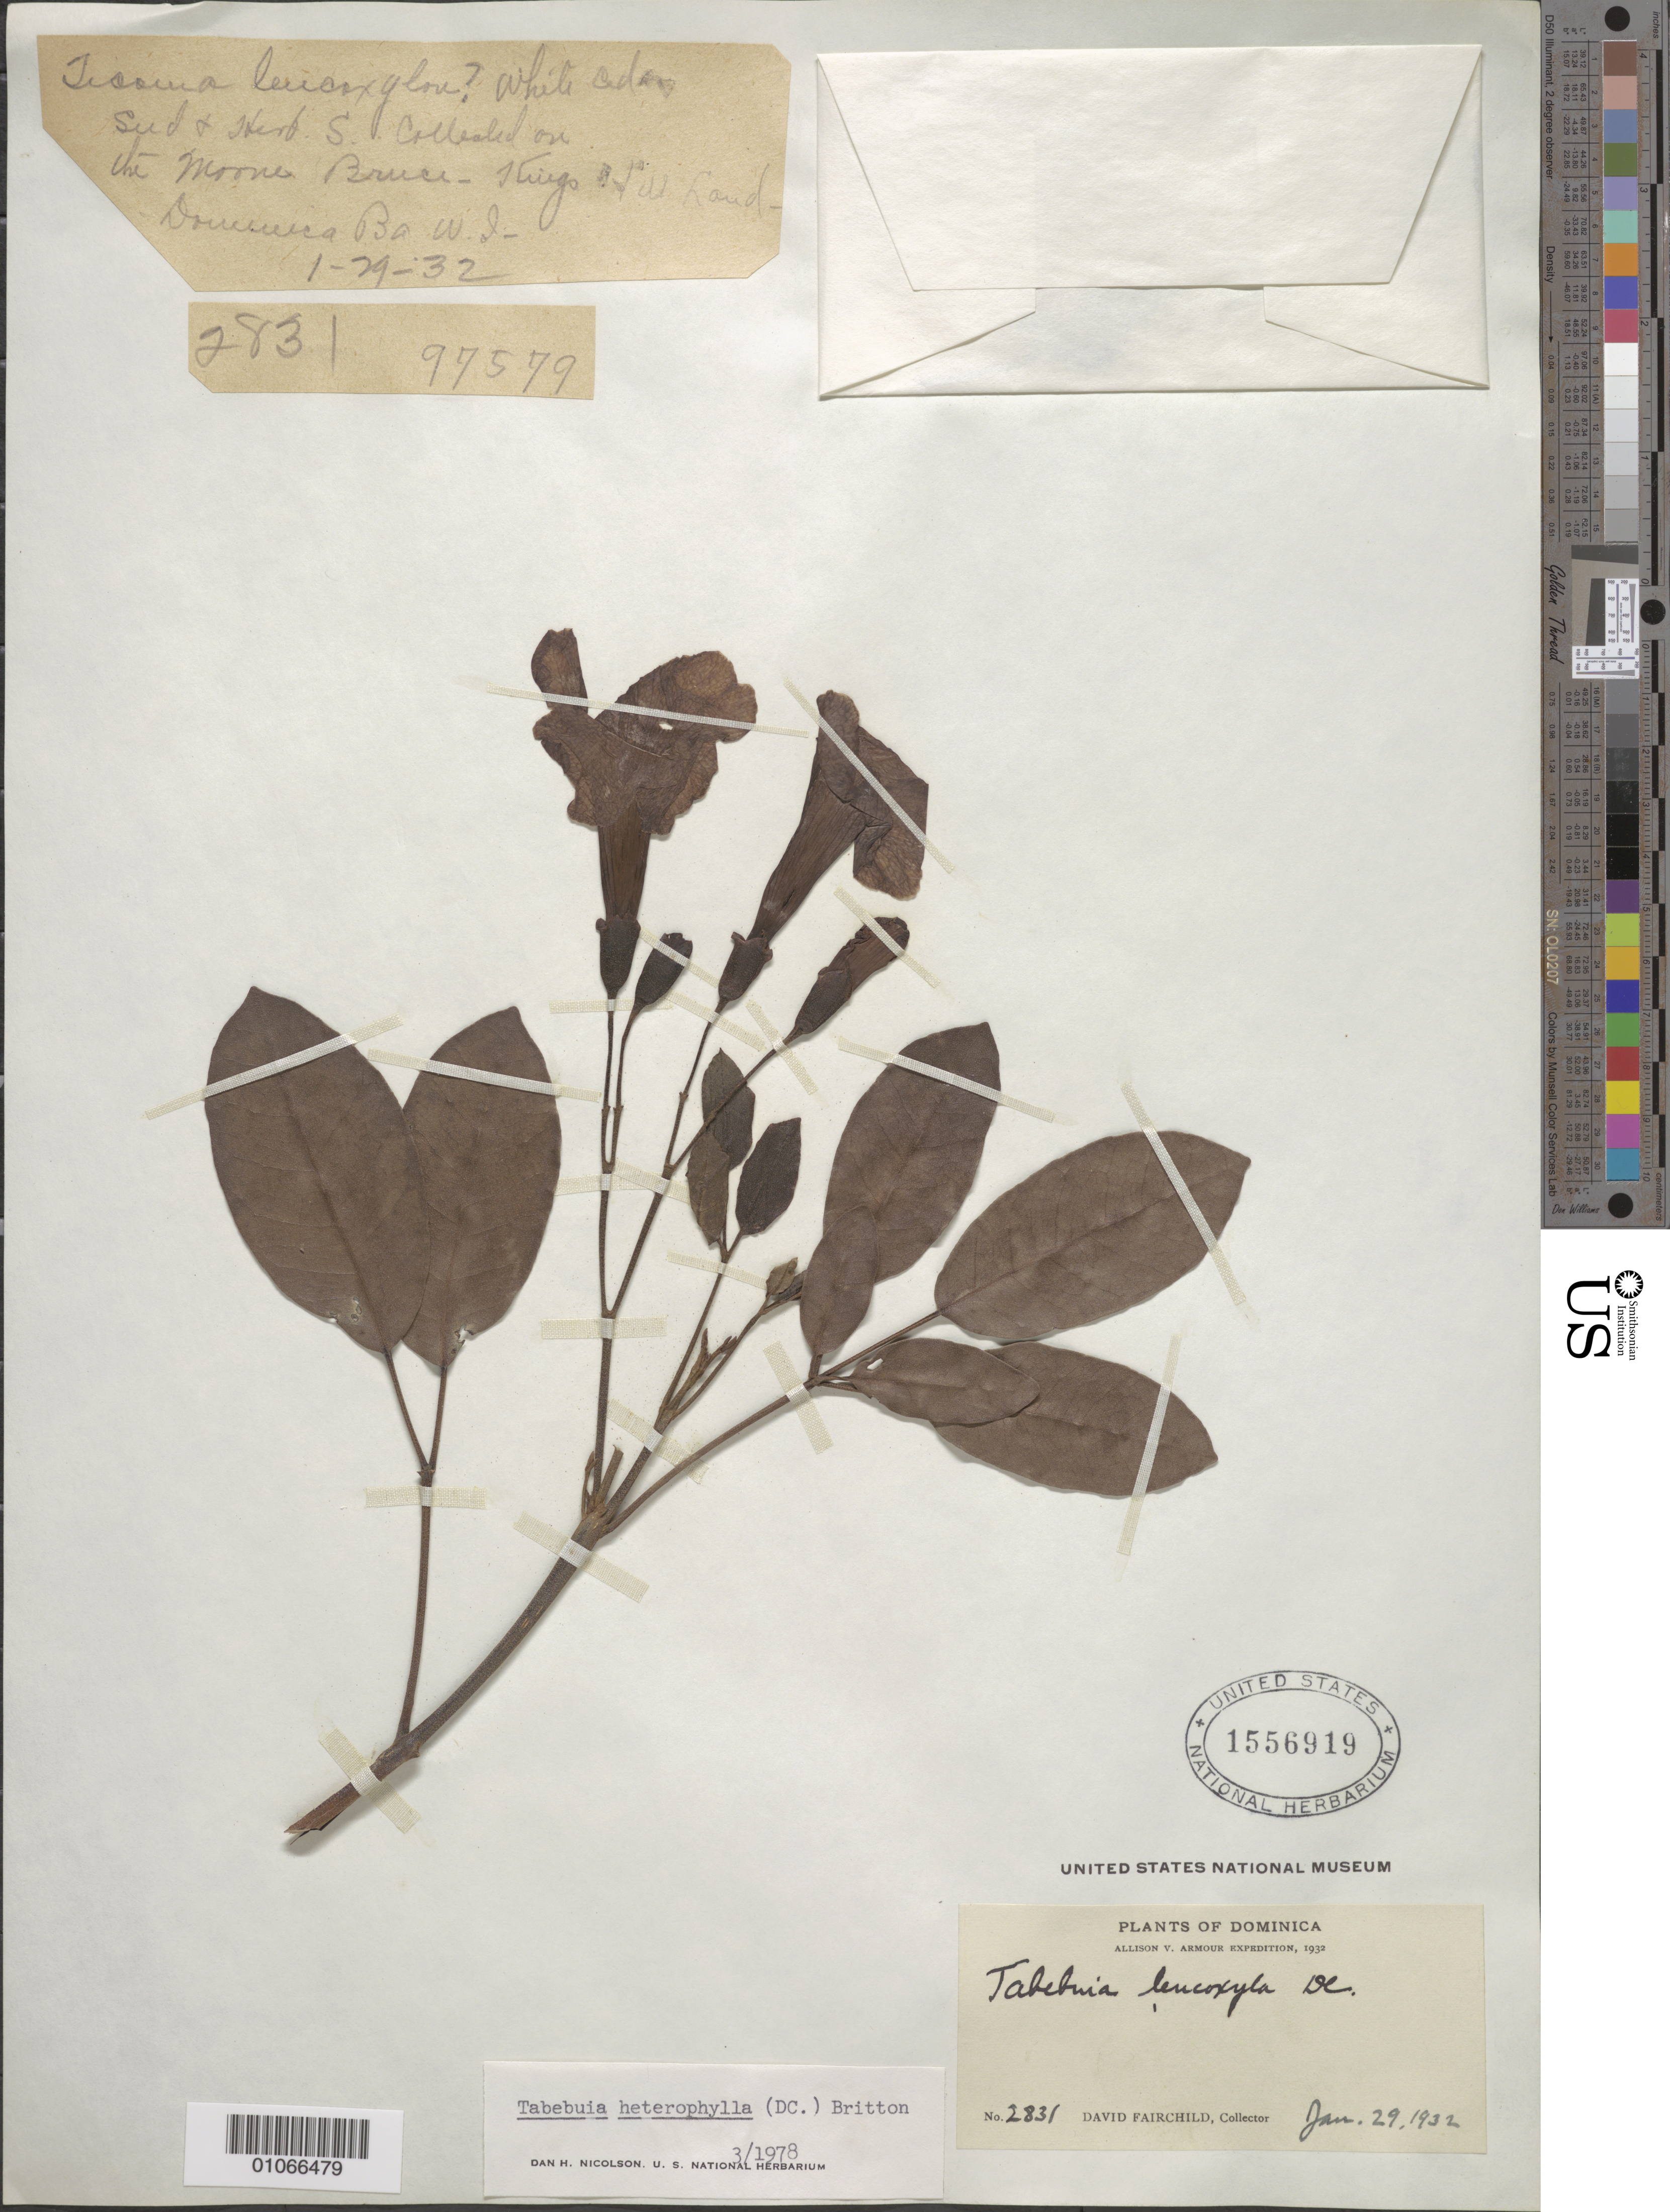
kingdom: Plantae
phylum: Tracheophyta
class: Magnoliopsida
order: Lamiales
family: Bignoniaceae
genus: Tabebuia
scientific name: Tabebuia heterophylla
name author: (DC.) Britton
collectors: D. Fairchild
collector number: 2831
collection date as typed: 29 Jan 1932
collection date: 1932-01-29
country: Dominica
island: Dominica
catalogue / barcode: US 1556919